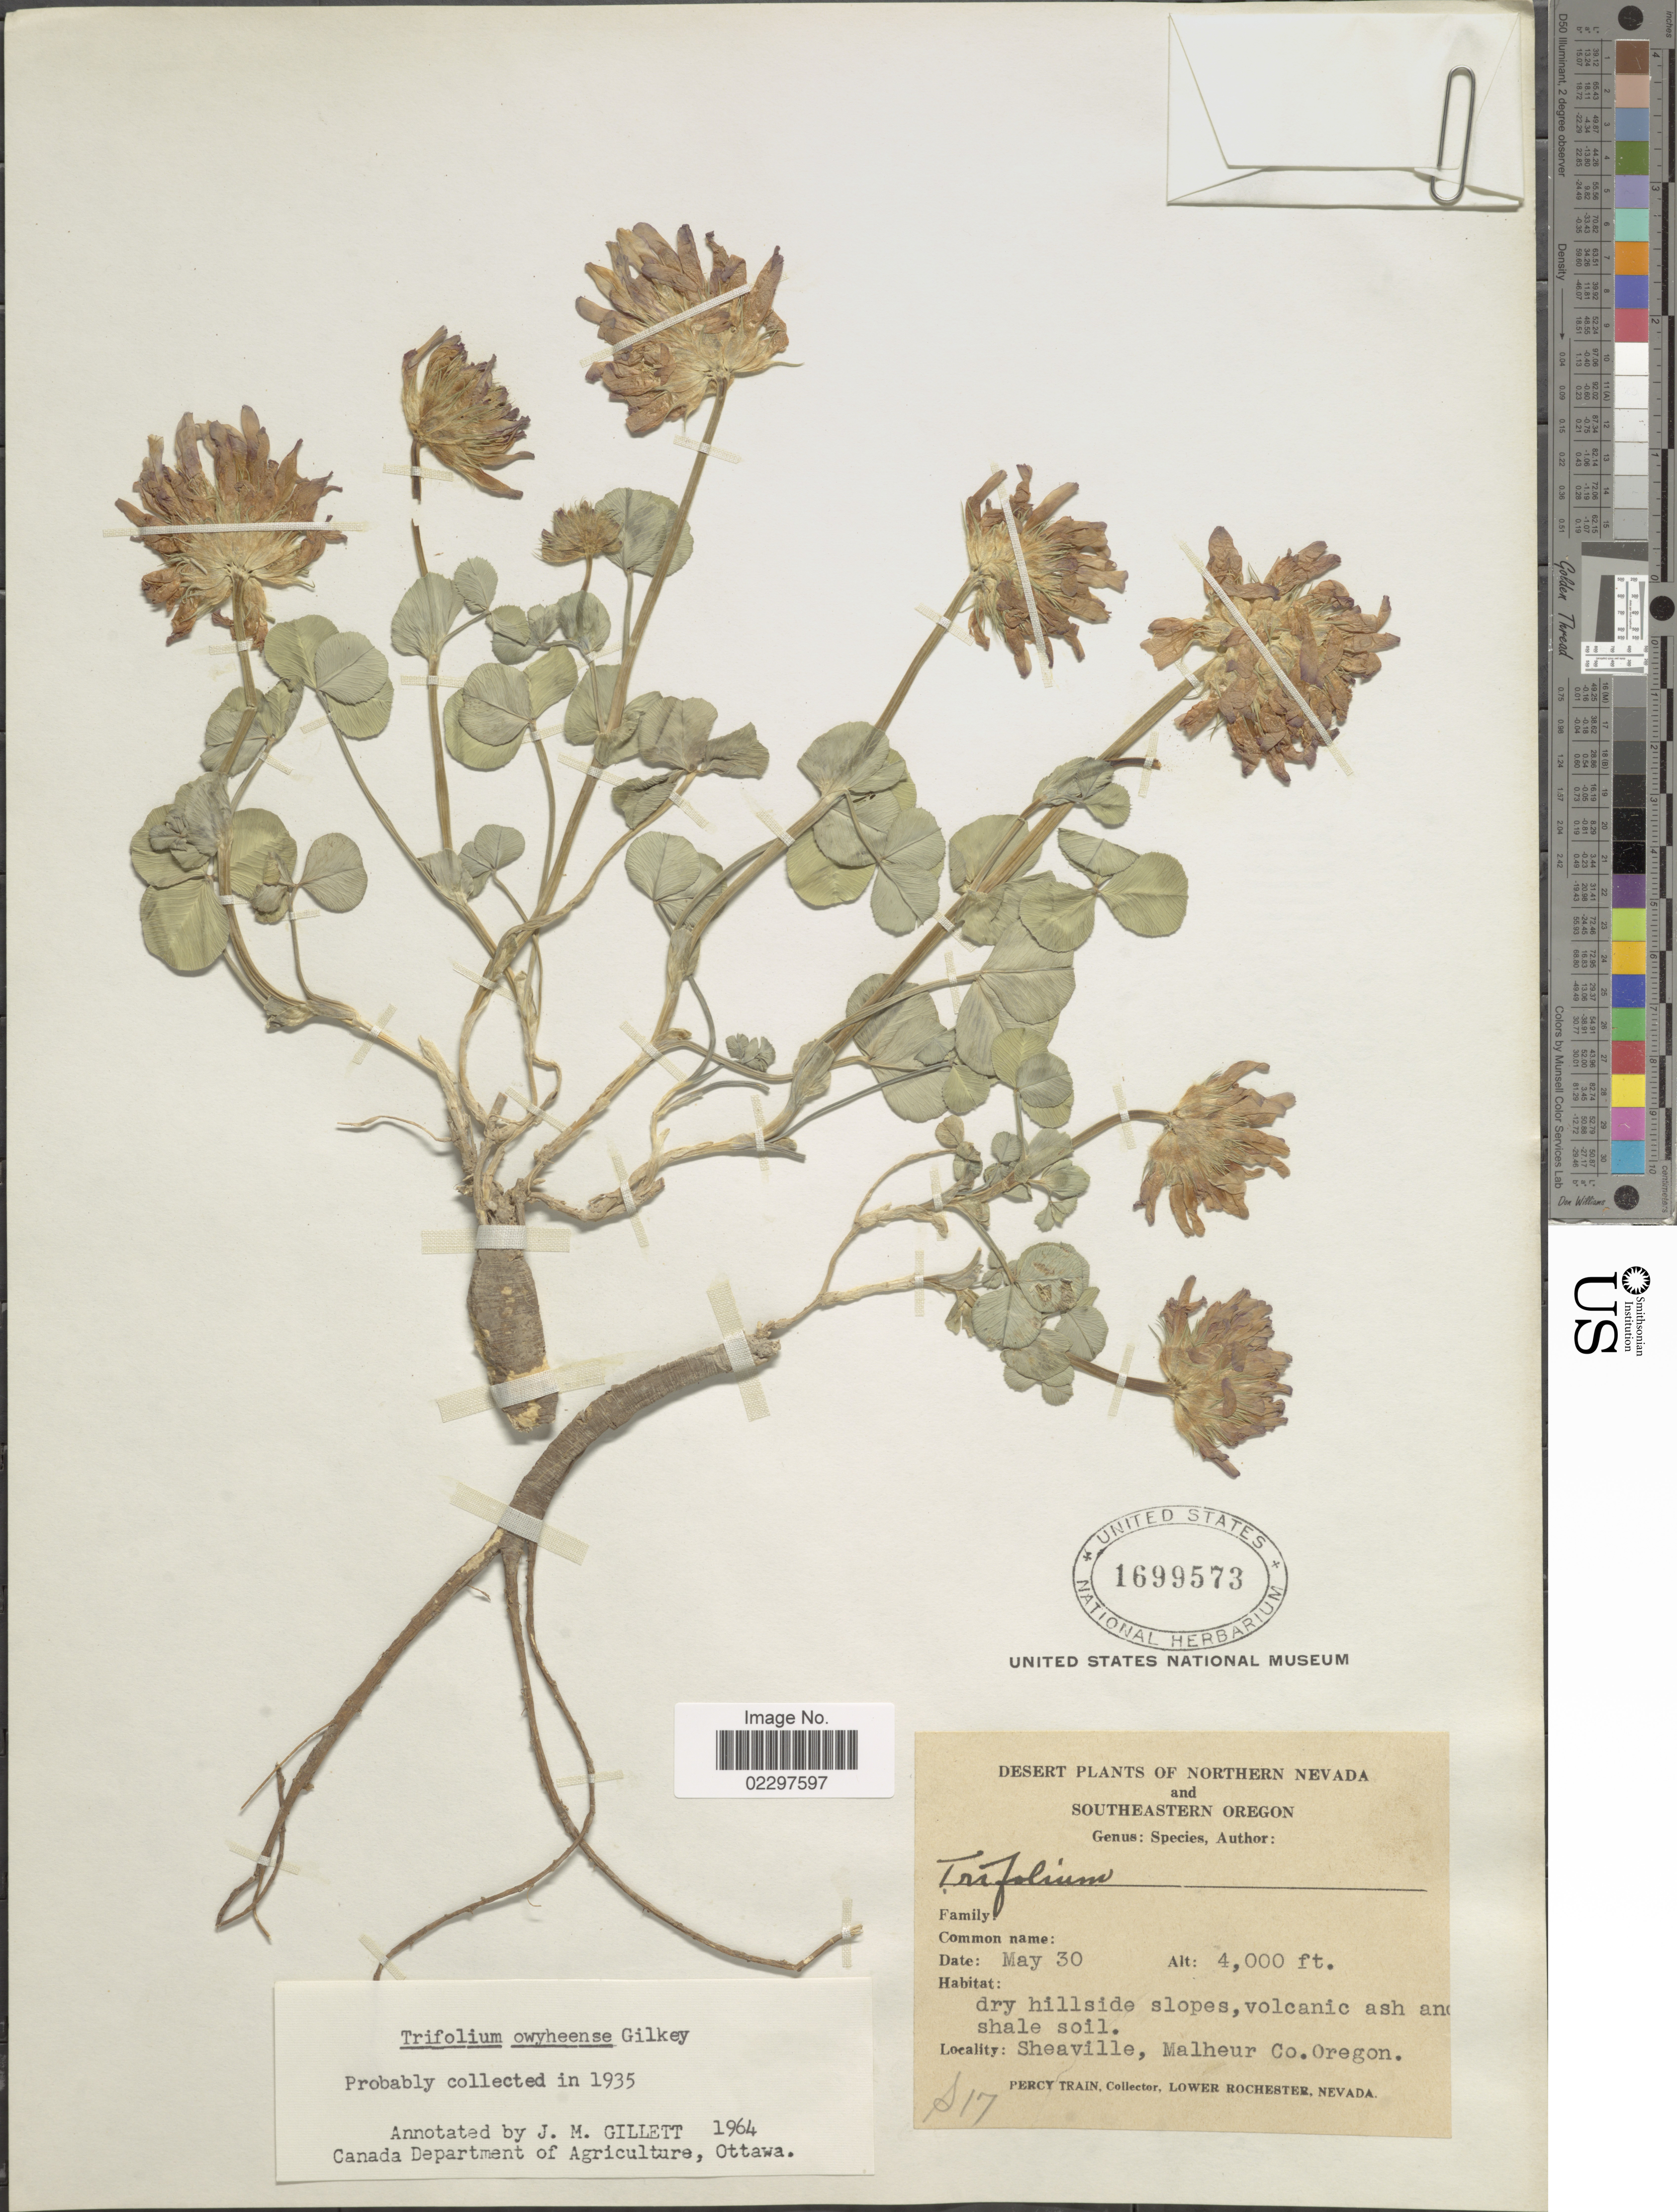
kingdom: Plantae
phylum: Tracheophyta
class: Magnoliopsida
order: Fabales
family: Fabaceae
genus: Trifolium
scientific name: Trifolium owyheense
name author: Gilkey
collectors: P. Train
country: United States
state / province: Oregon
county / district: Malheur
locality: Sheaville, Malheur Co.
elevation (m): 1219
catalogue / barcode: US 1699573